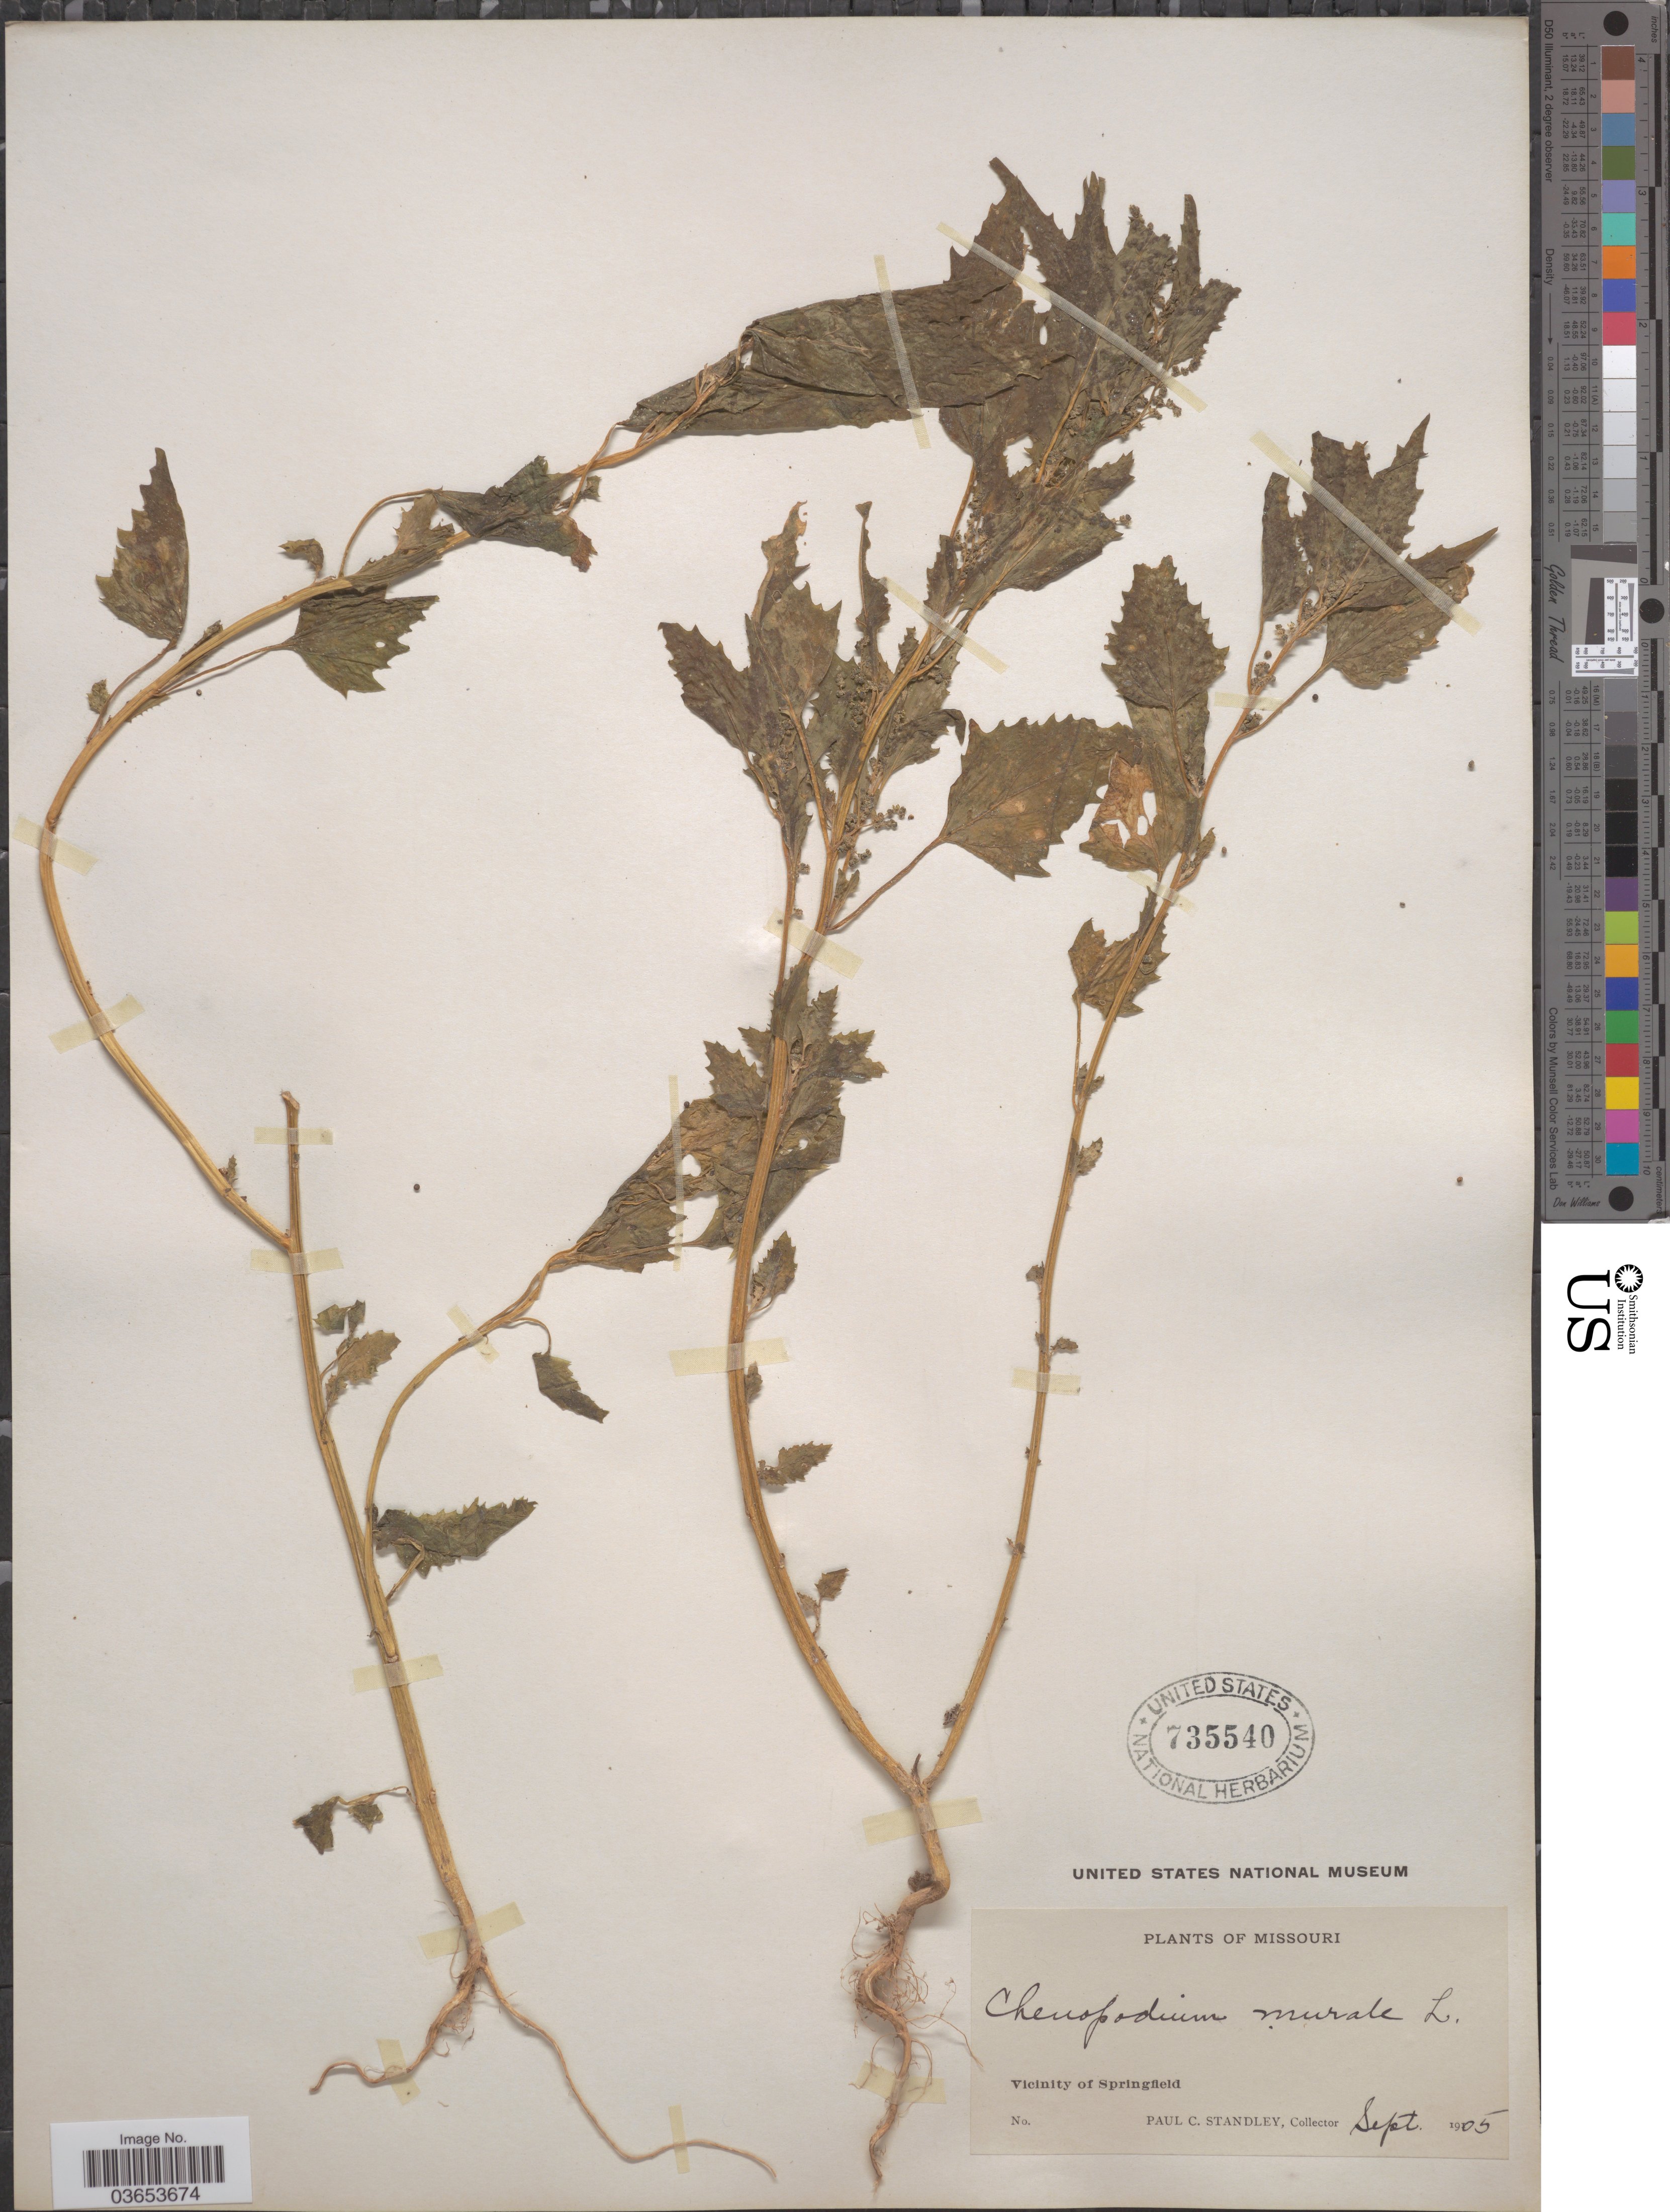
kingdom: Plantae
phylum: Tracheophyta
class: Magnoliopsida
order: Caryophyllales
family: Amaranthaceae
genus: Chenopodium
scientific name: Chenopodium murale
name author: L.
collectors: P. C. Standley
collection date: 1905-09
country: United States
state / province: Missouri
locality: Vicinity of Springfield.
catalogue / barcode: US 735540